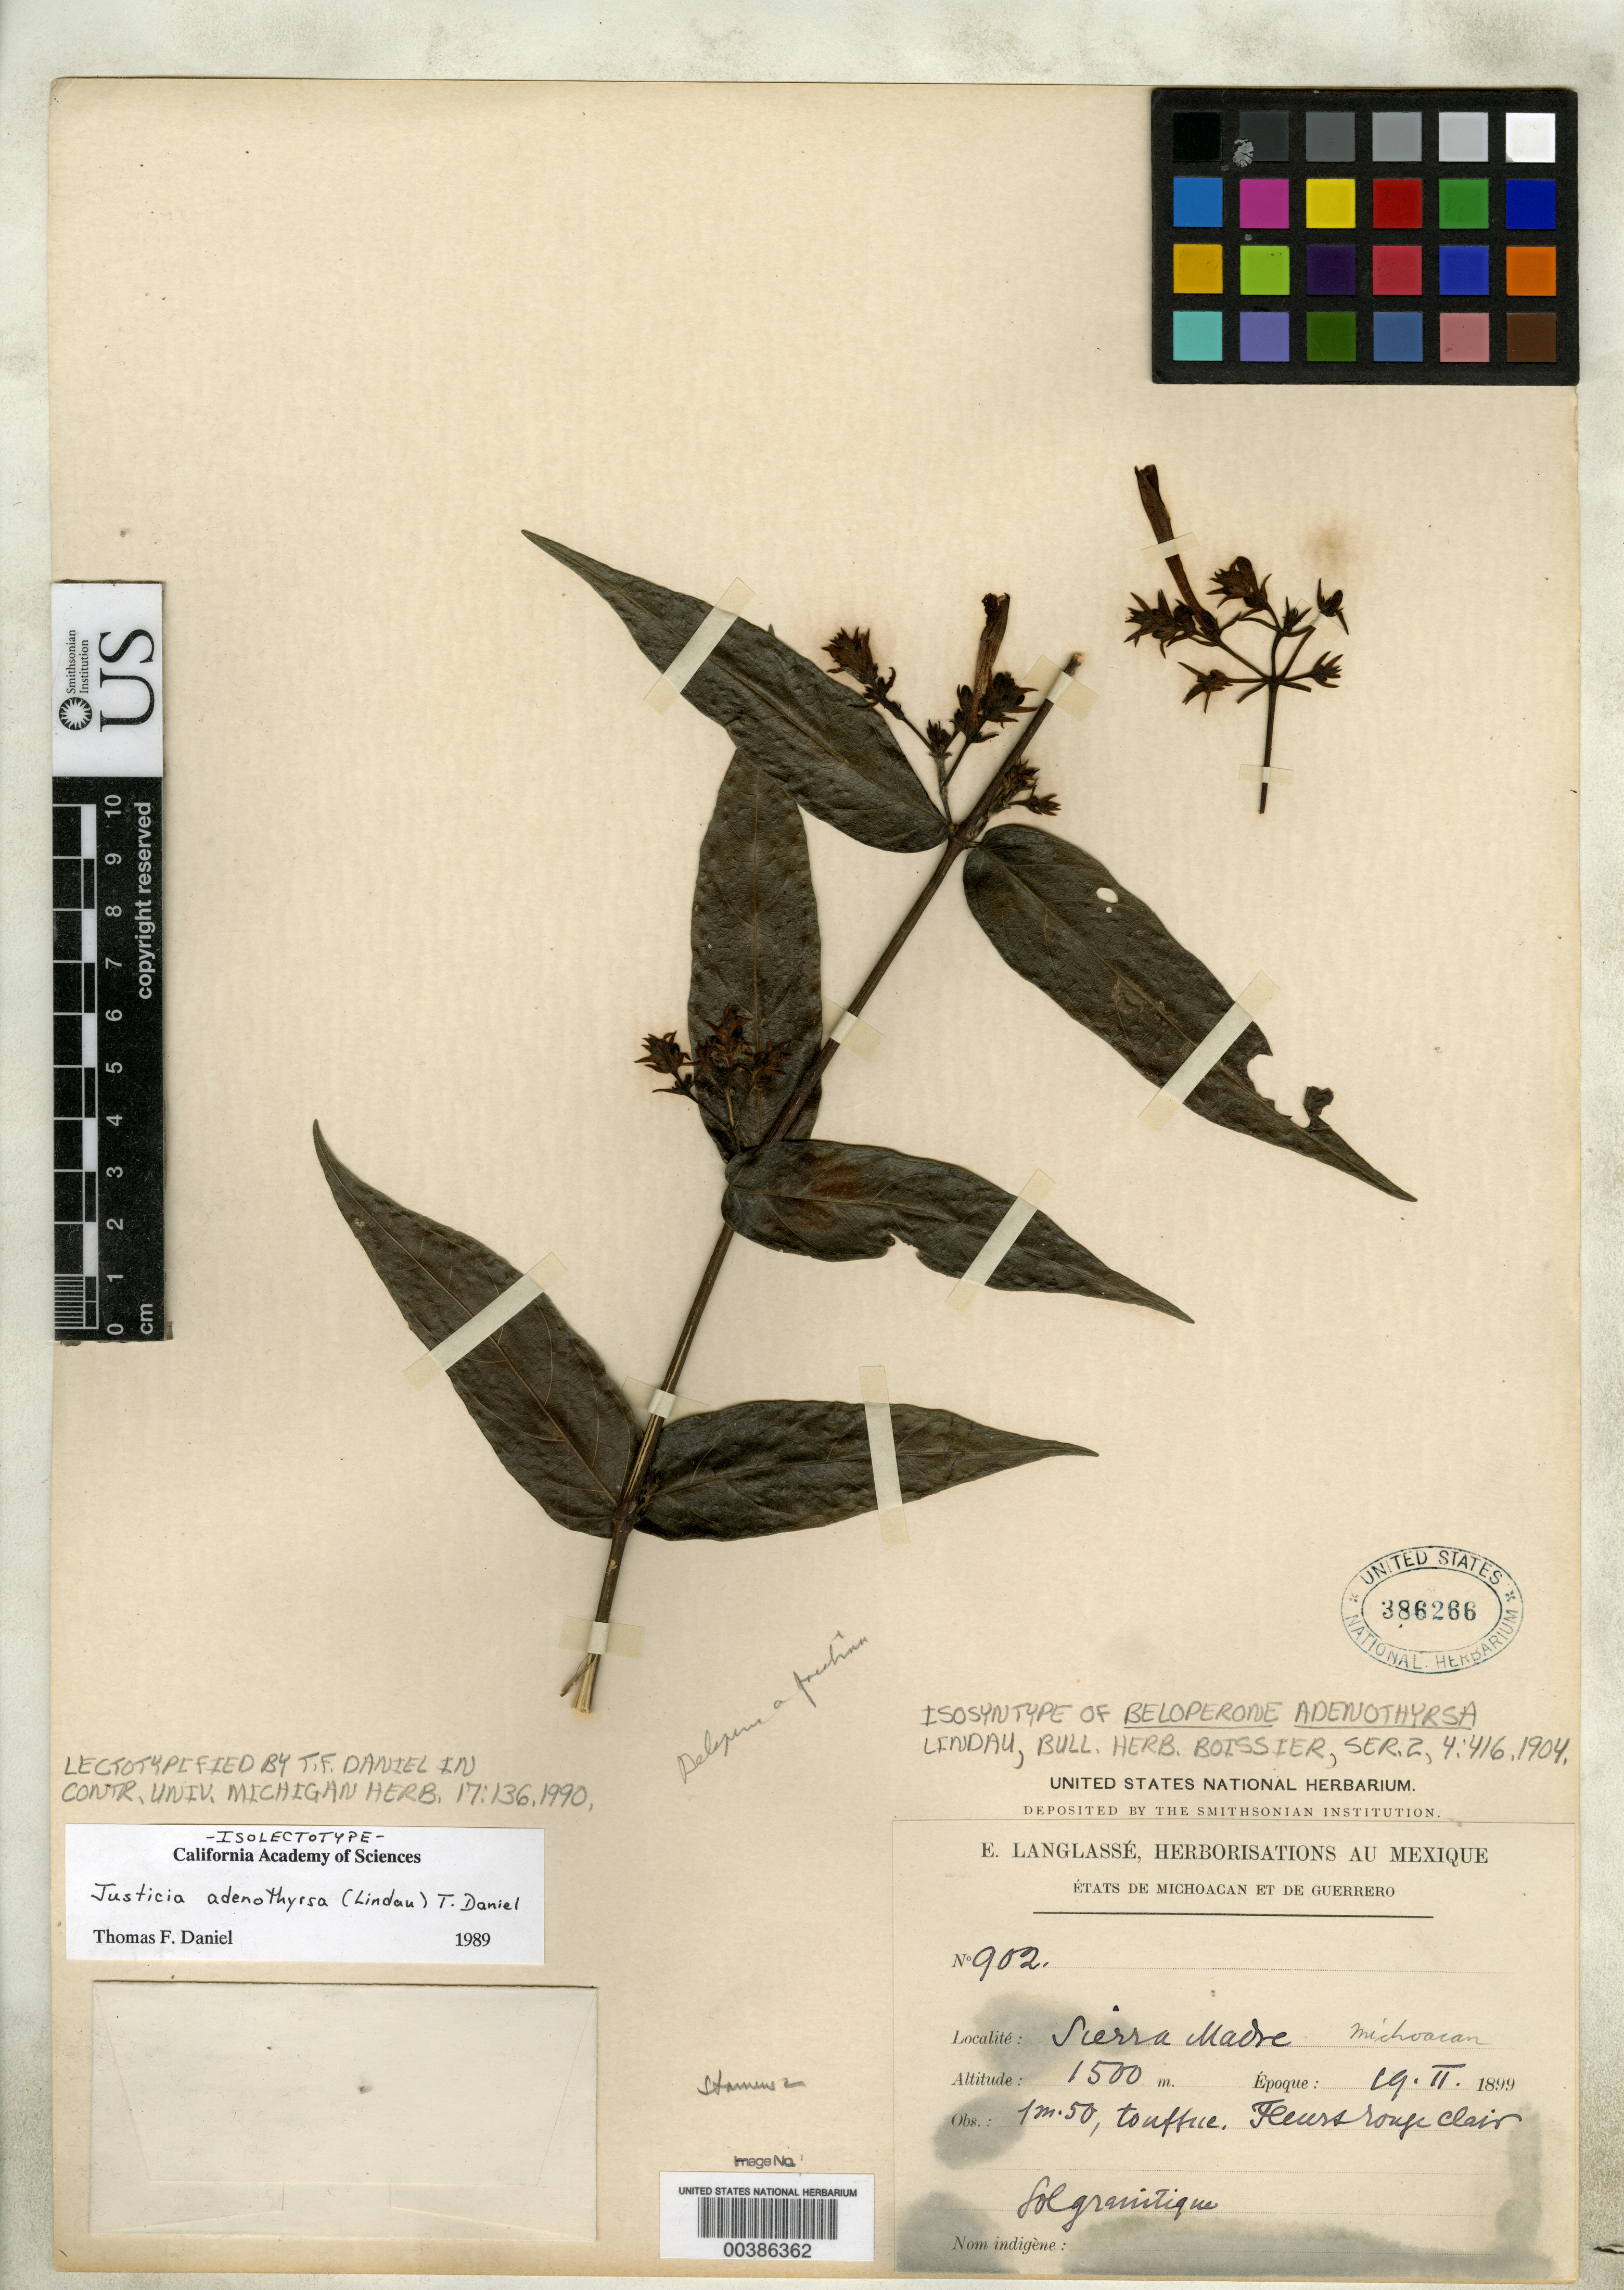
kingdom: Plantae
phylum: Tracheophyta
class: Magnoliopsida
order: Lamiales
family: Acanthaceae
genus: Beloperone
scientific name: Beloperone adenothyrsa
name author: Lindau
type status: Isolectotype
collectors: E. Langlassé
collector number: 902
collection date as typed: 19 Feb 1899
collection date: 1899-02-19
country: Mexico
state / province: Guerrero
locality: Sierra Madre.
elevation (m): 1500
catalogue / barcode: US 386266